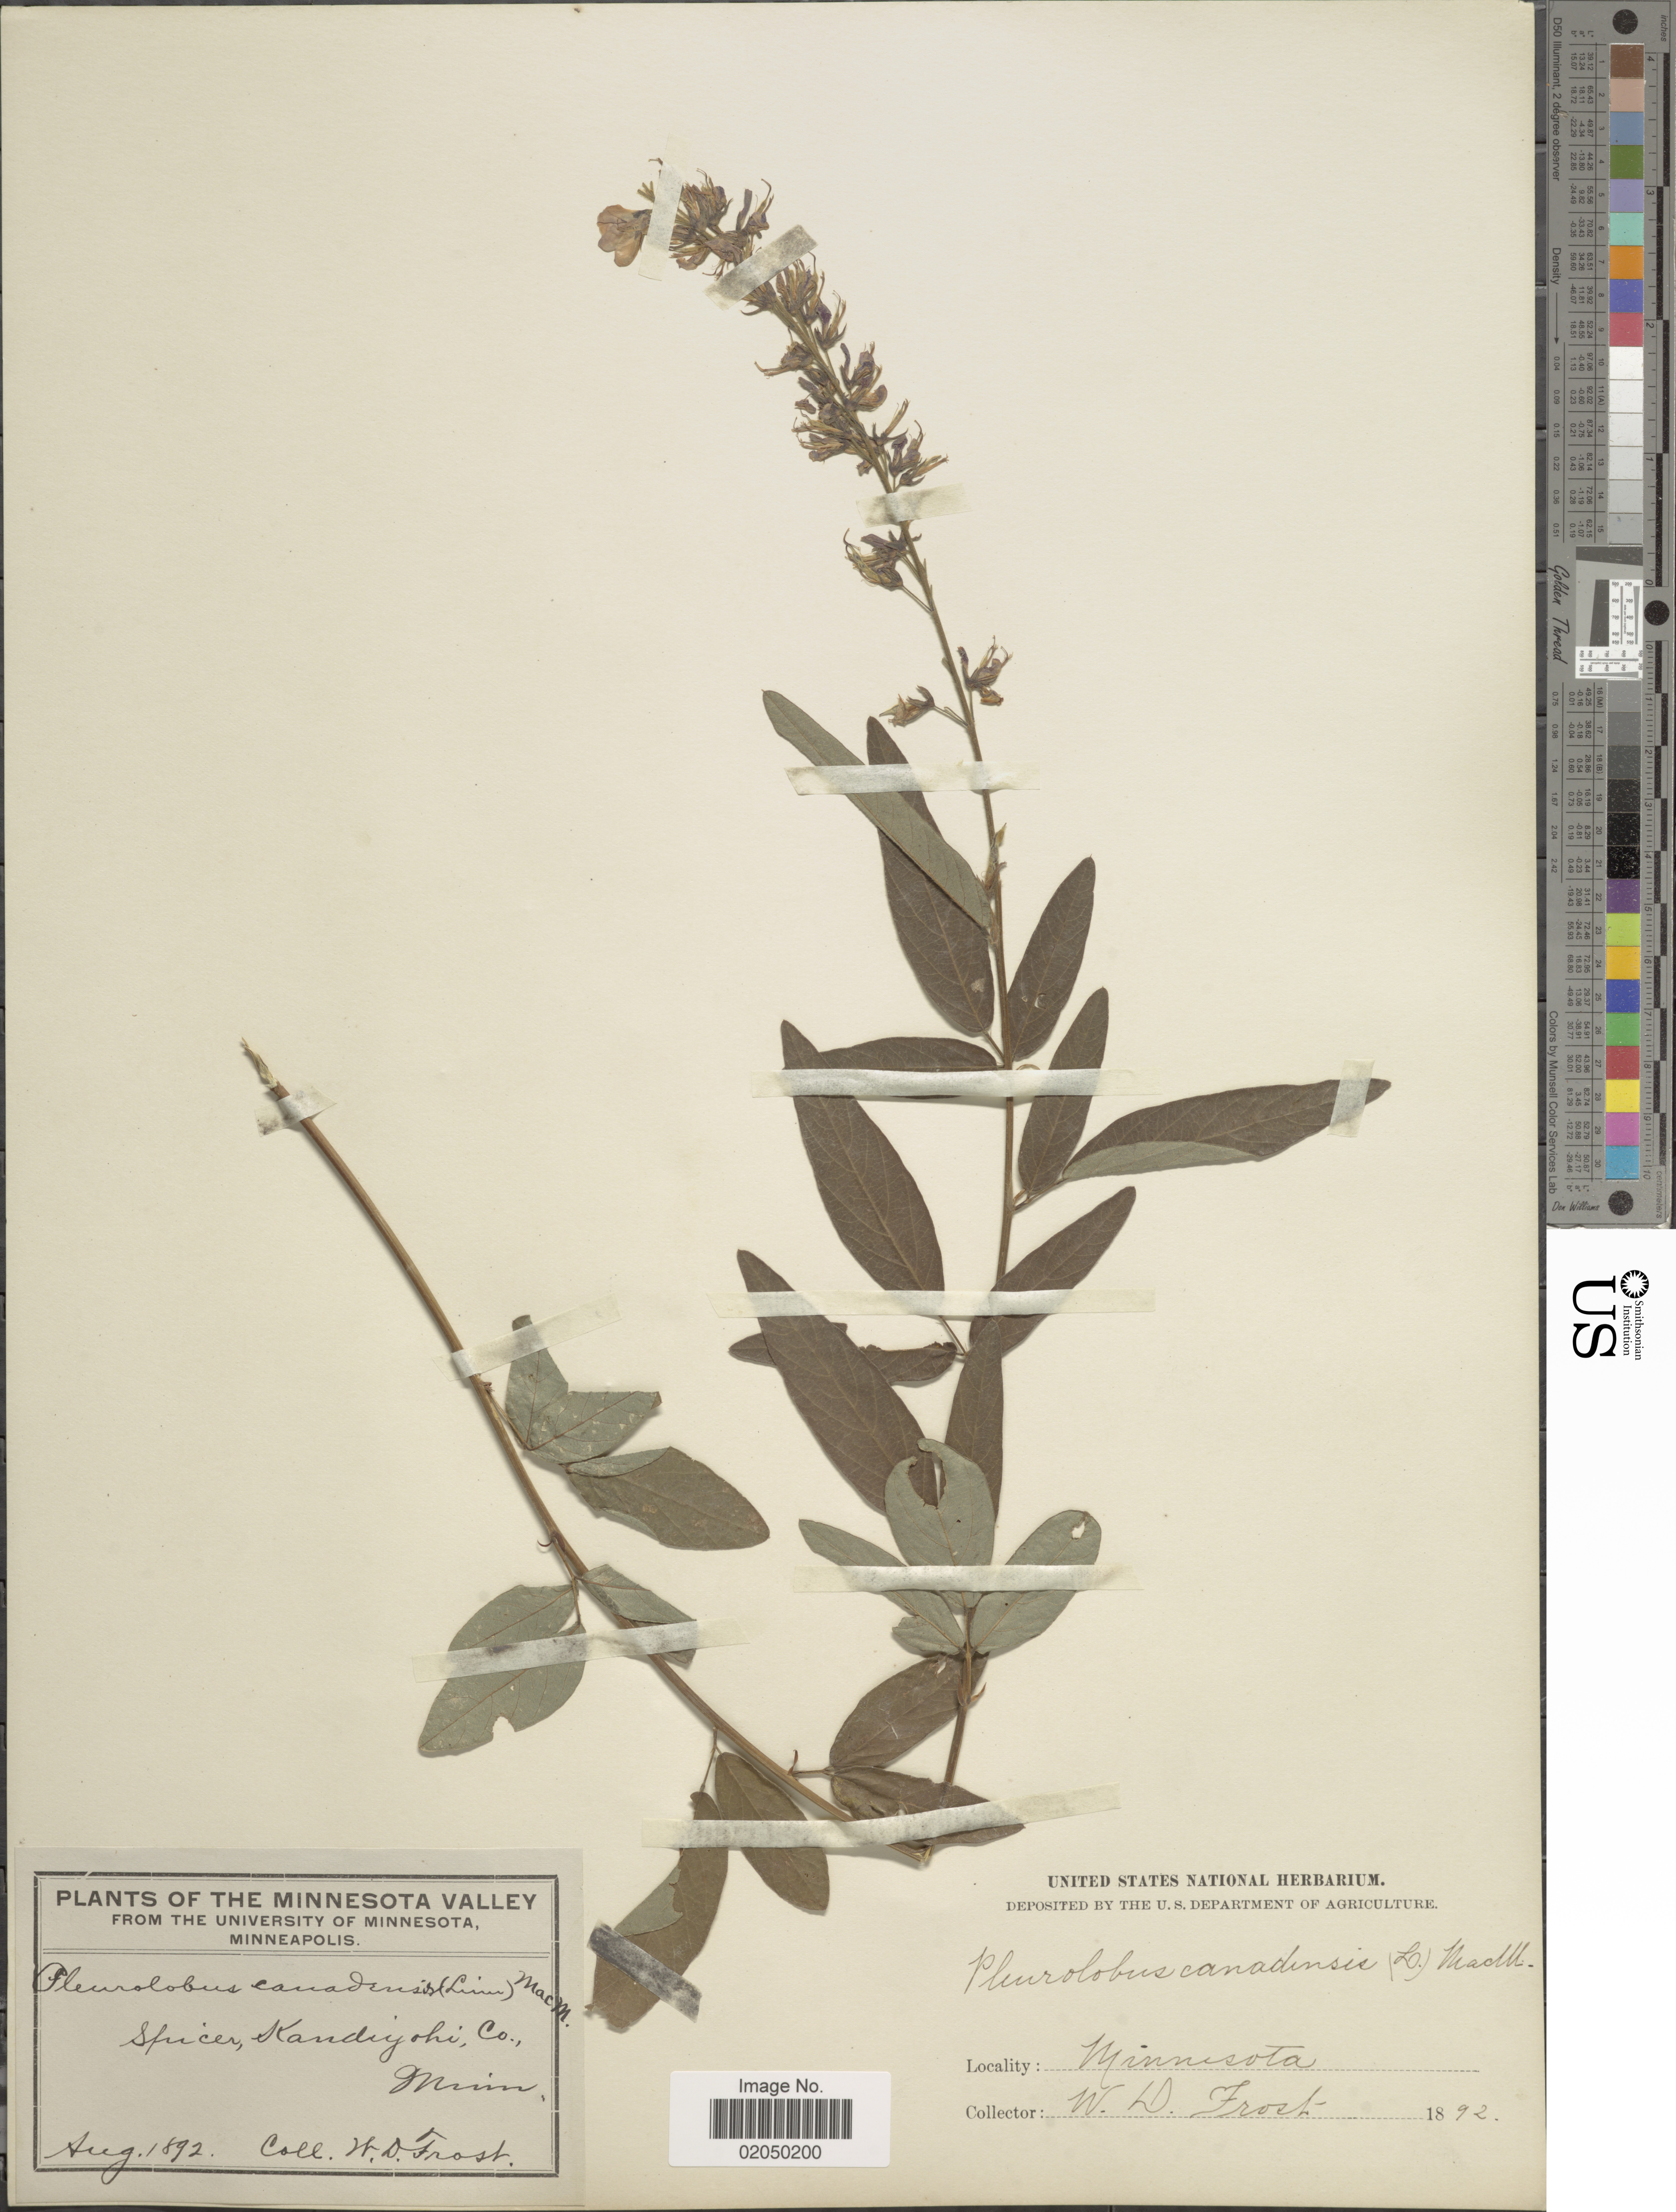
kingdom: Plantae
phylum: Tracheophyta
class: Magnoliopsida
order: Fabales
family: Fabaceae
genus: Desmodium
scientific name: Desmodium canadense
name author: (L.) DC.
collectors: W. Frost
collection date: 1892-08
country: United States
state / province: Minnesota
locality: Spicer, Kandiyohi Co.